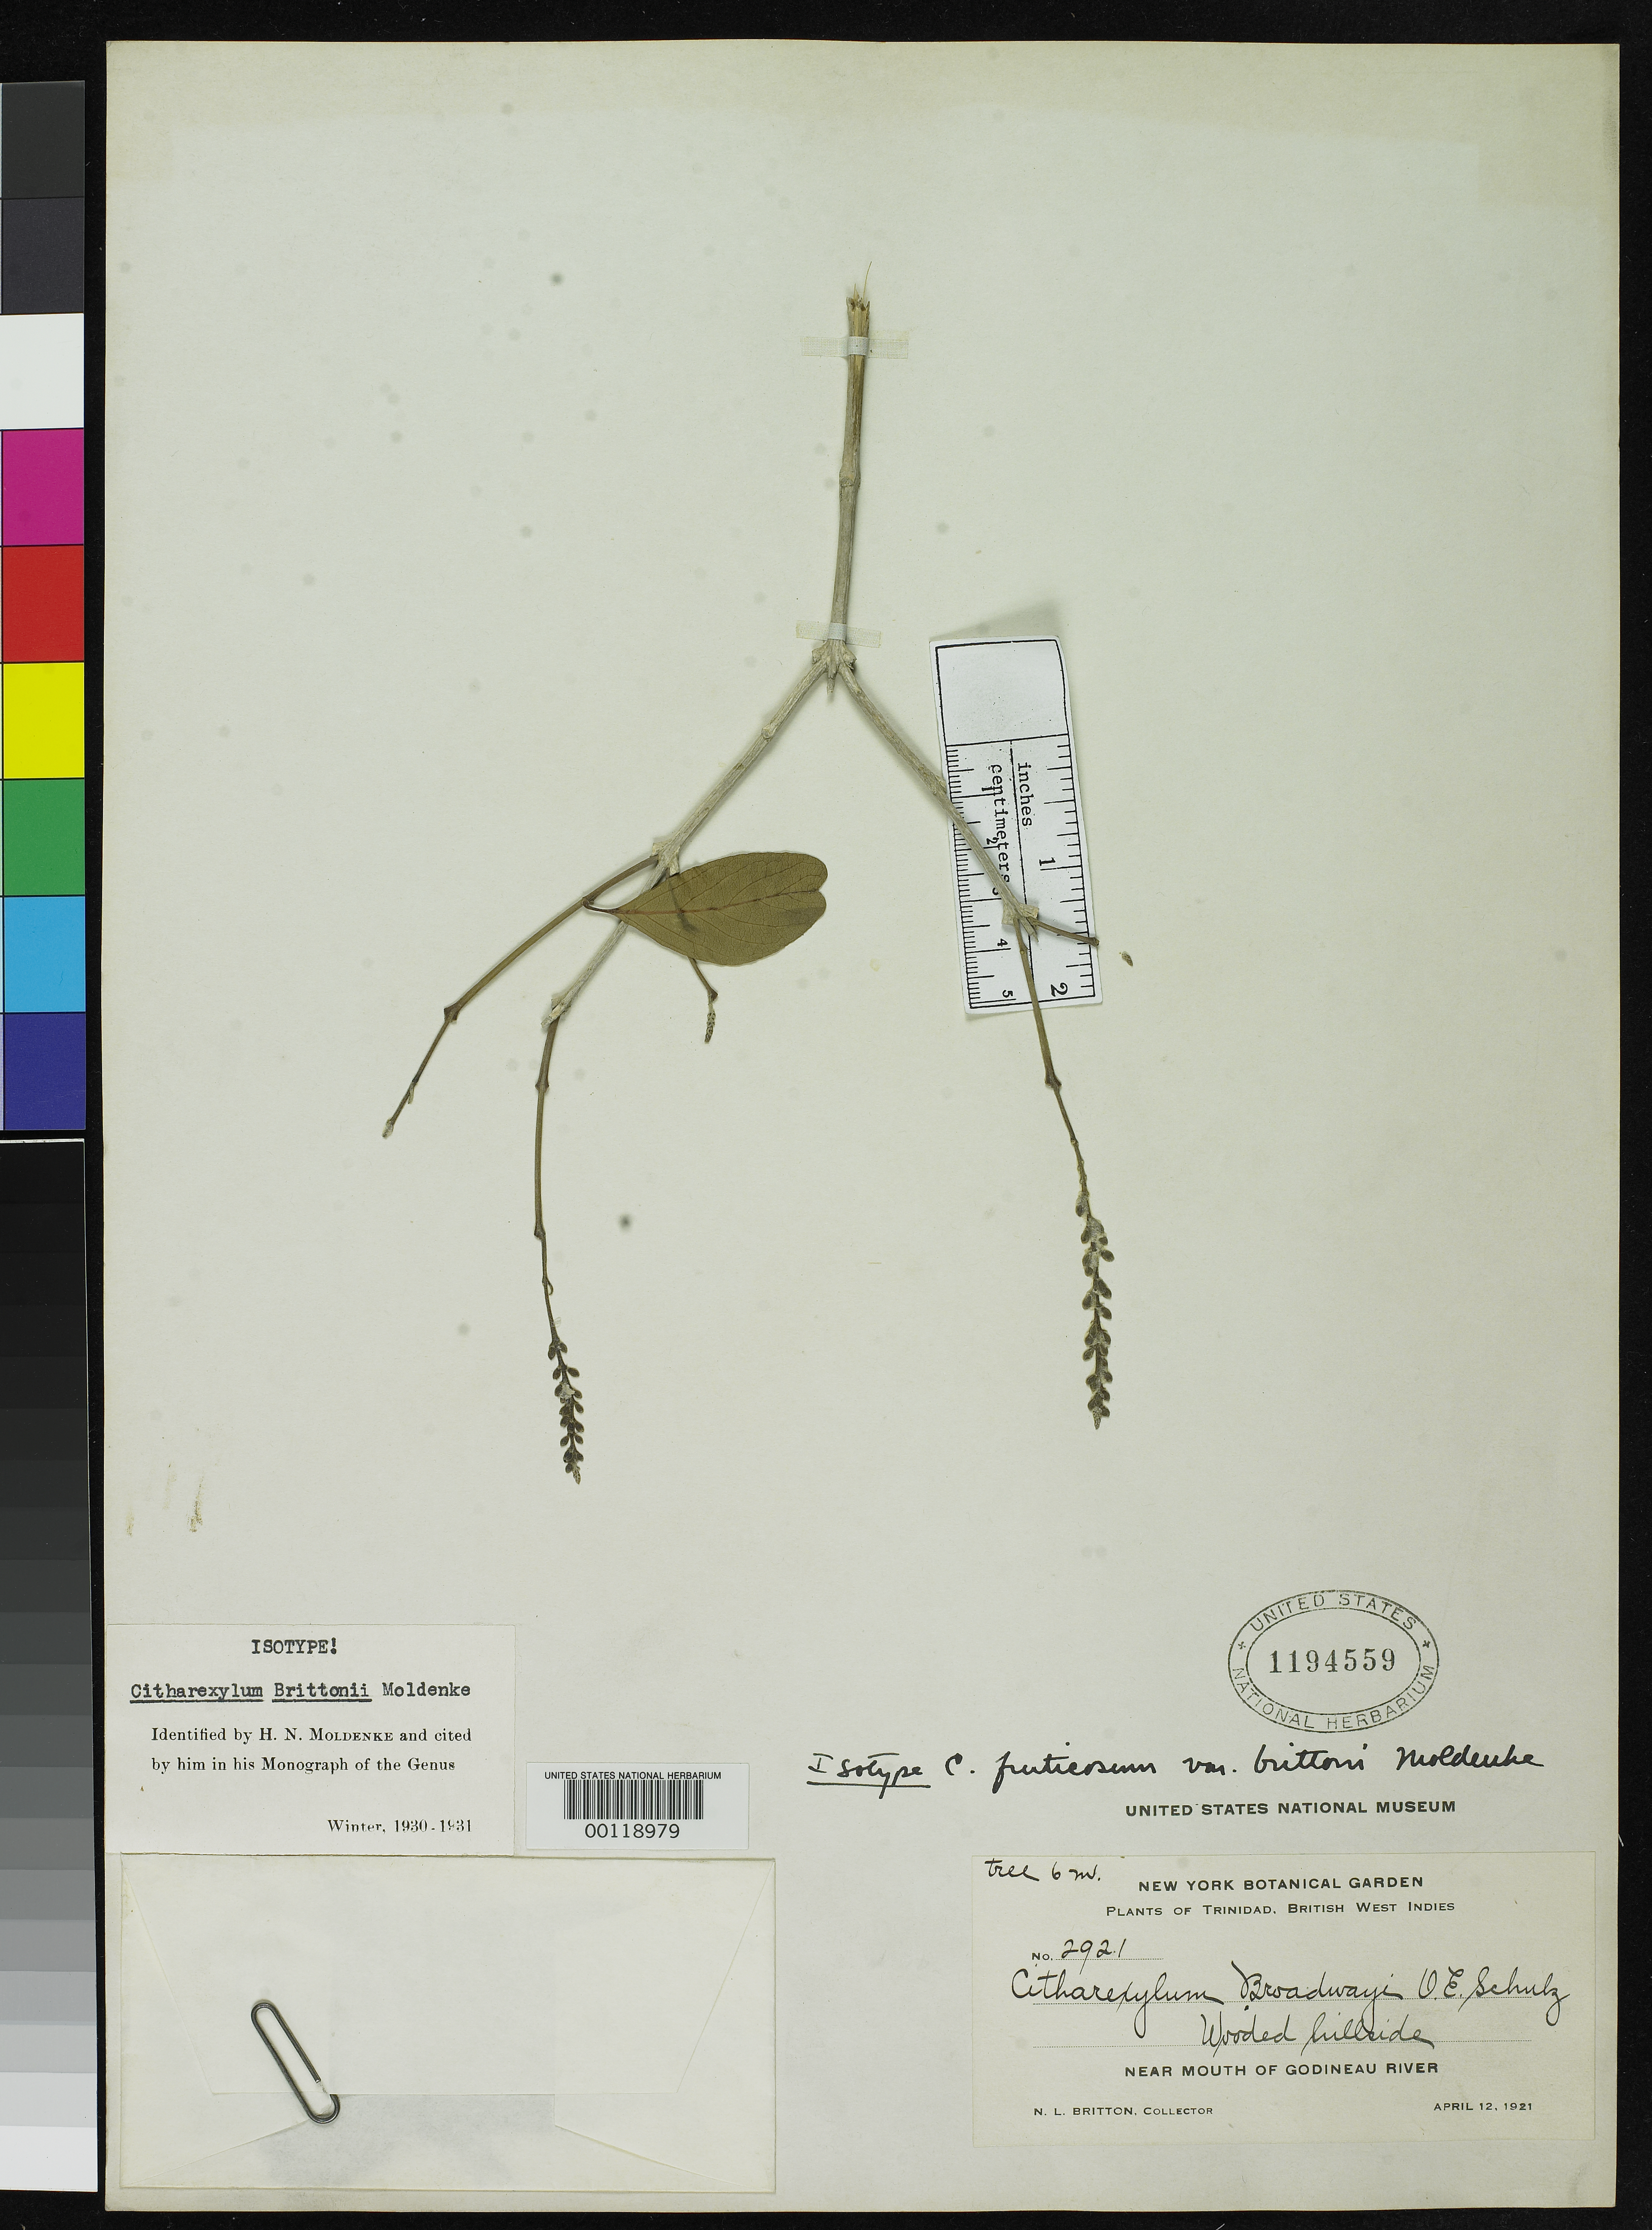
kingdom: Plantae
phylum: Tracheophyta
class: Magnoliopsida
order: Lamiales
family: Verbenaceae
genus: Citharexylum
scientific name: Citharexylum fruticosum var. brittonii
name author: Moldenke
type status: Original Material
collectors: N. Britton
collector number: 2921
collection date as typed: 12 Apr 1921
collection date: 1921-04-12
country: Trinidad and Tobago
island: Trinidad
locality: Near mouth of Godineau River.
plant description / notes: Not a type! Annotated by Moldenke (1930-31) as an "isotype" of Citharexylum brittonii Moldenke but he ultimately (1939, Lilloa 4: 311) published this taxon as Citharexylum fruticosum var. brittonii, and as an explicit nom. nov. for Citharexylum broadwayi O.E. Schulz (and thus having the same type as that name).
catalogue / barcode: US 1194559